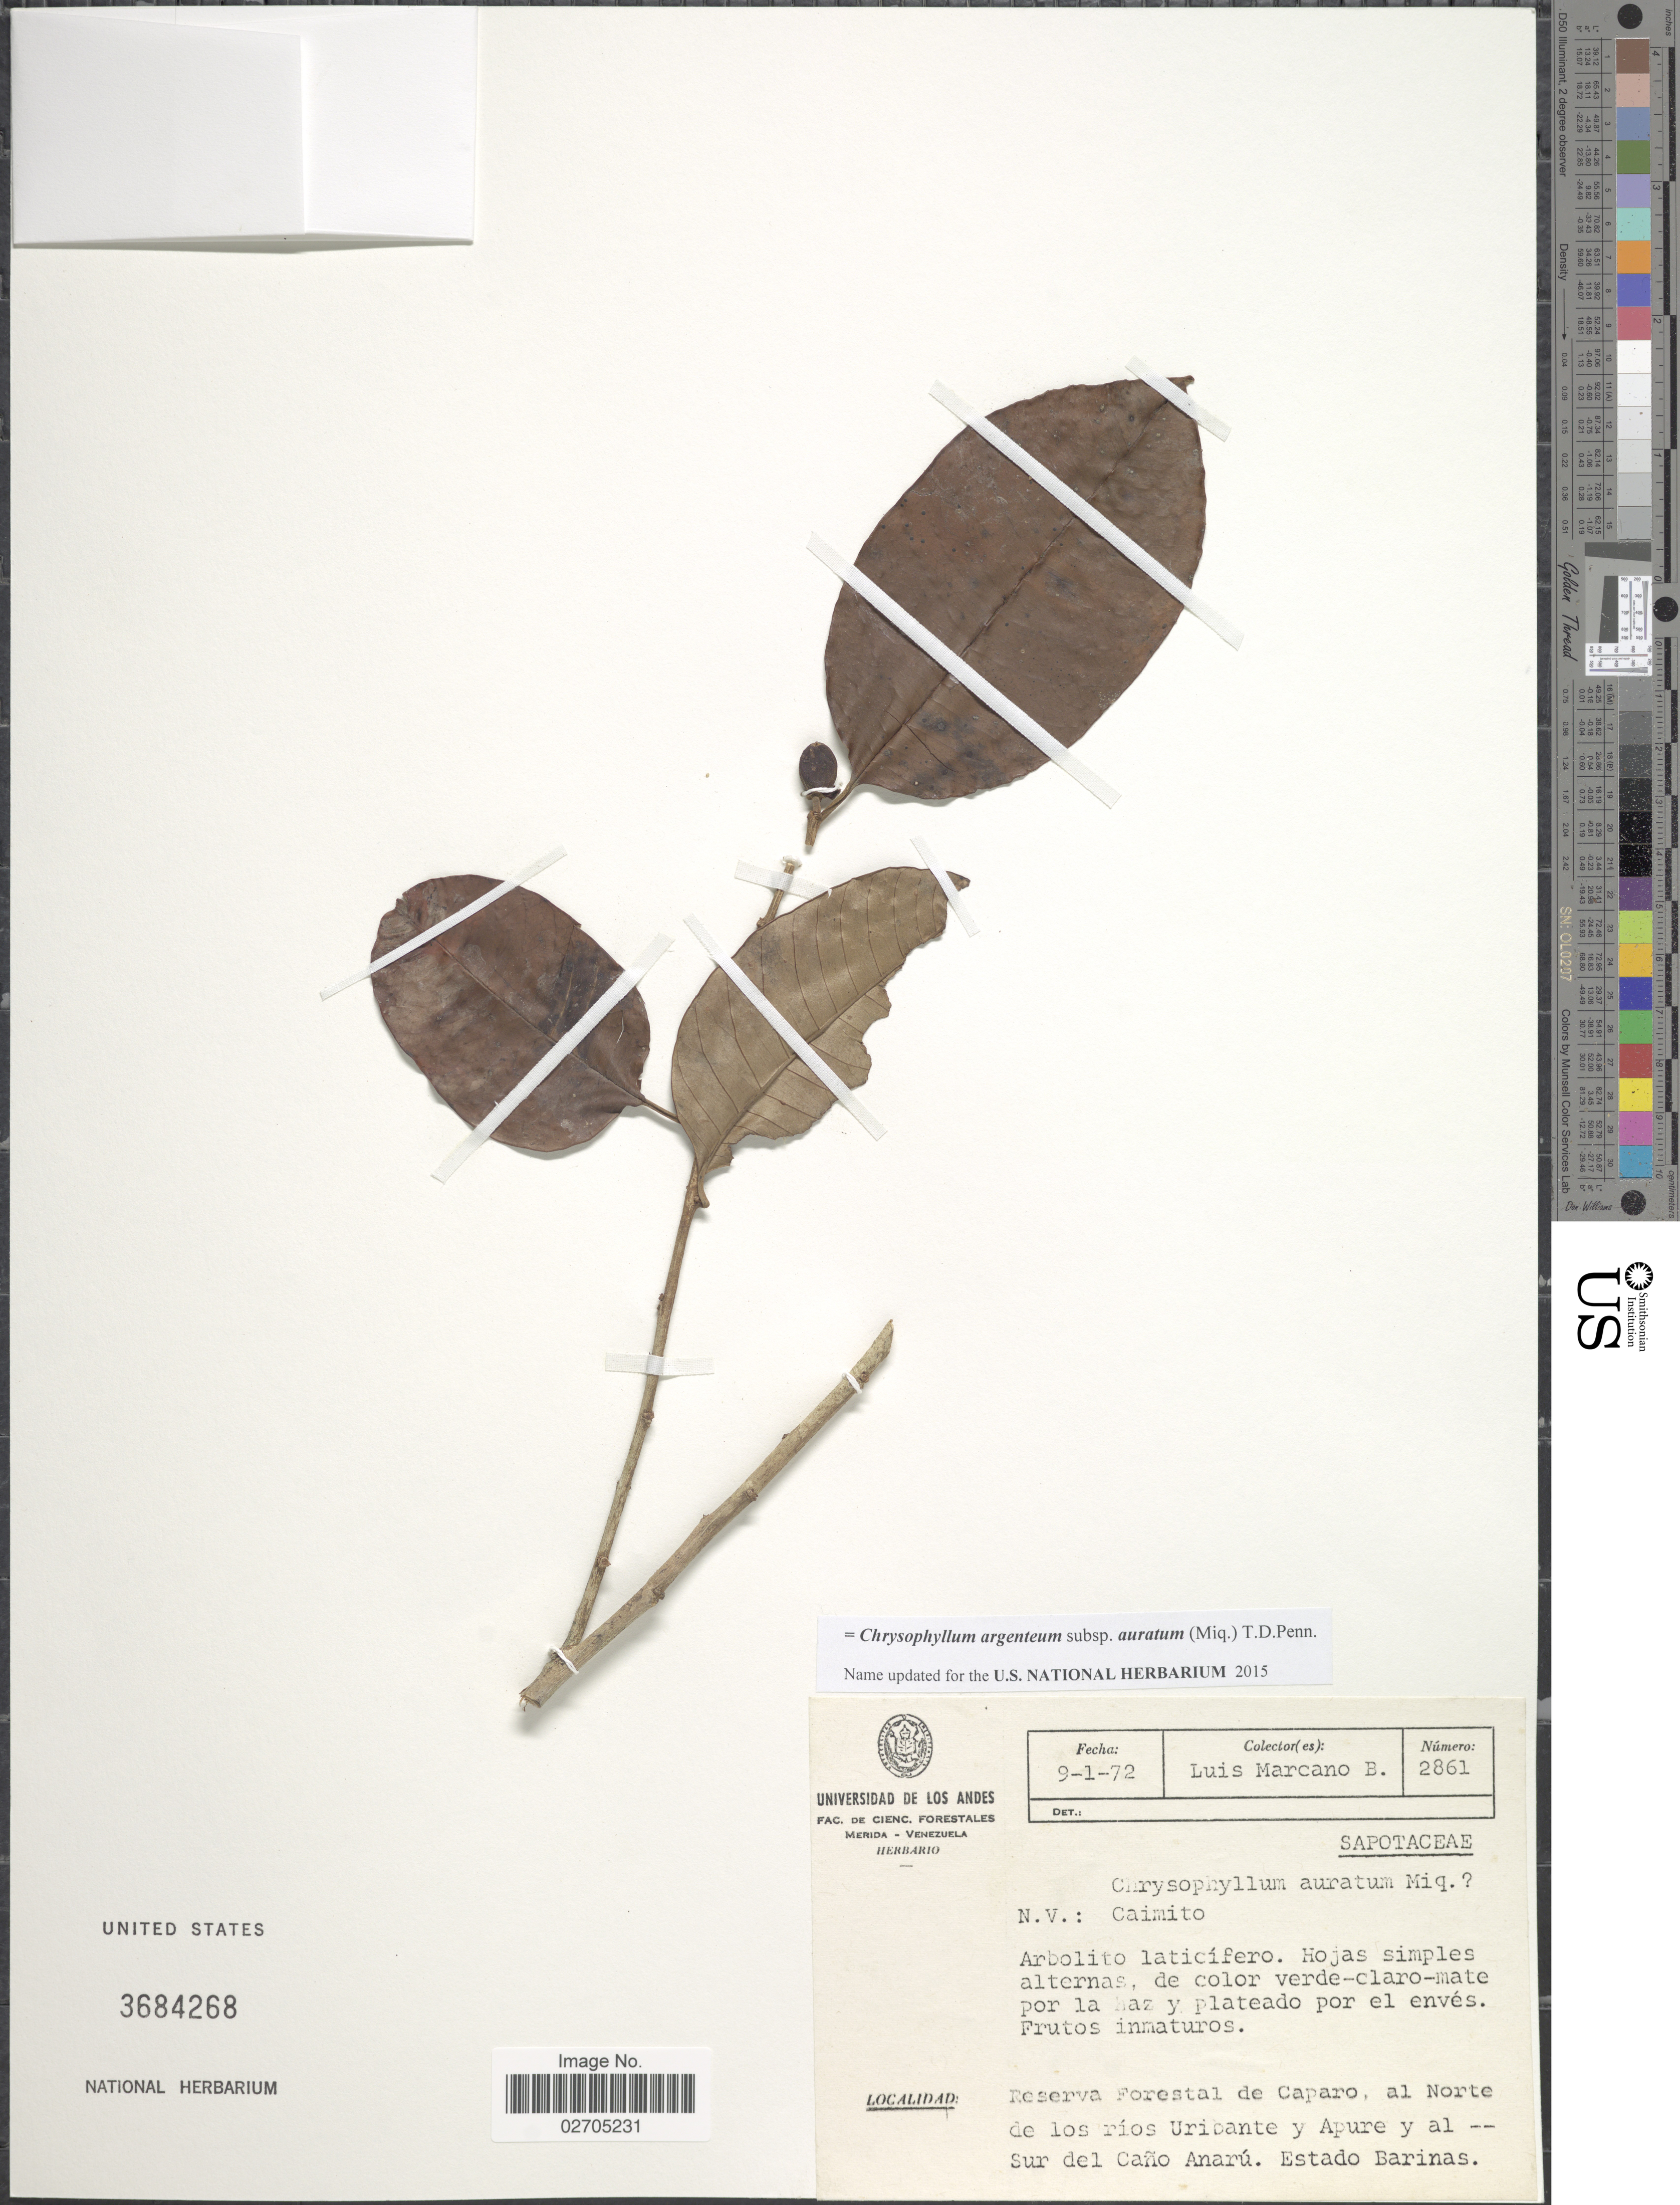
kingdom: Plantae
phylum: Tracheophyta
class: Magnoliopsida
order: Ericales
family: Sapotaceae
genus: Chrysophyllum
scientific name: Chrysophyllum argenteum subsp. auratum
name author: (Miq.) T.D. Penn.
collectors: L. Marcano-Berti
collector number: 2861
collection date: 1972-01-09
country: Venezuela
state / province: Barinas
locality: Reserva Forestal de Caparo al Norte de los rios Uricante y Apure y al Sur del Cano Anaru.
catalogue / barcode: US 3684268